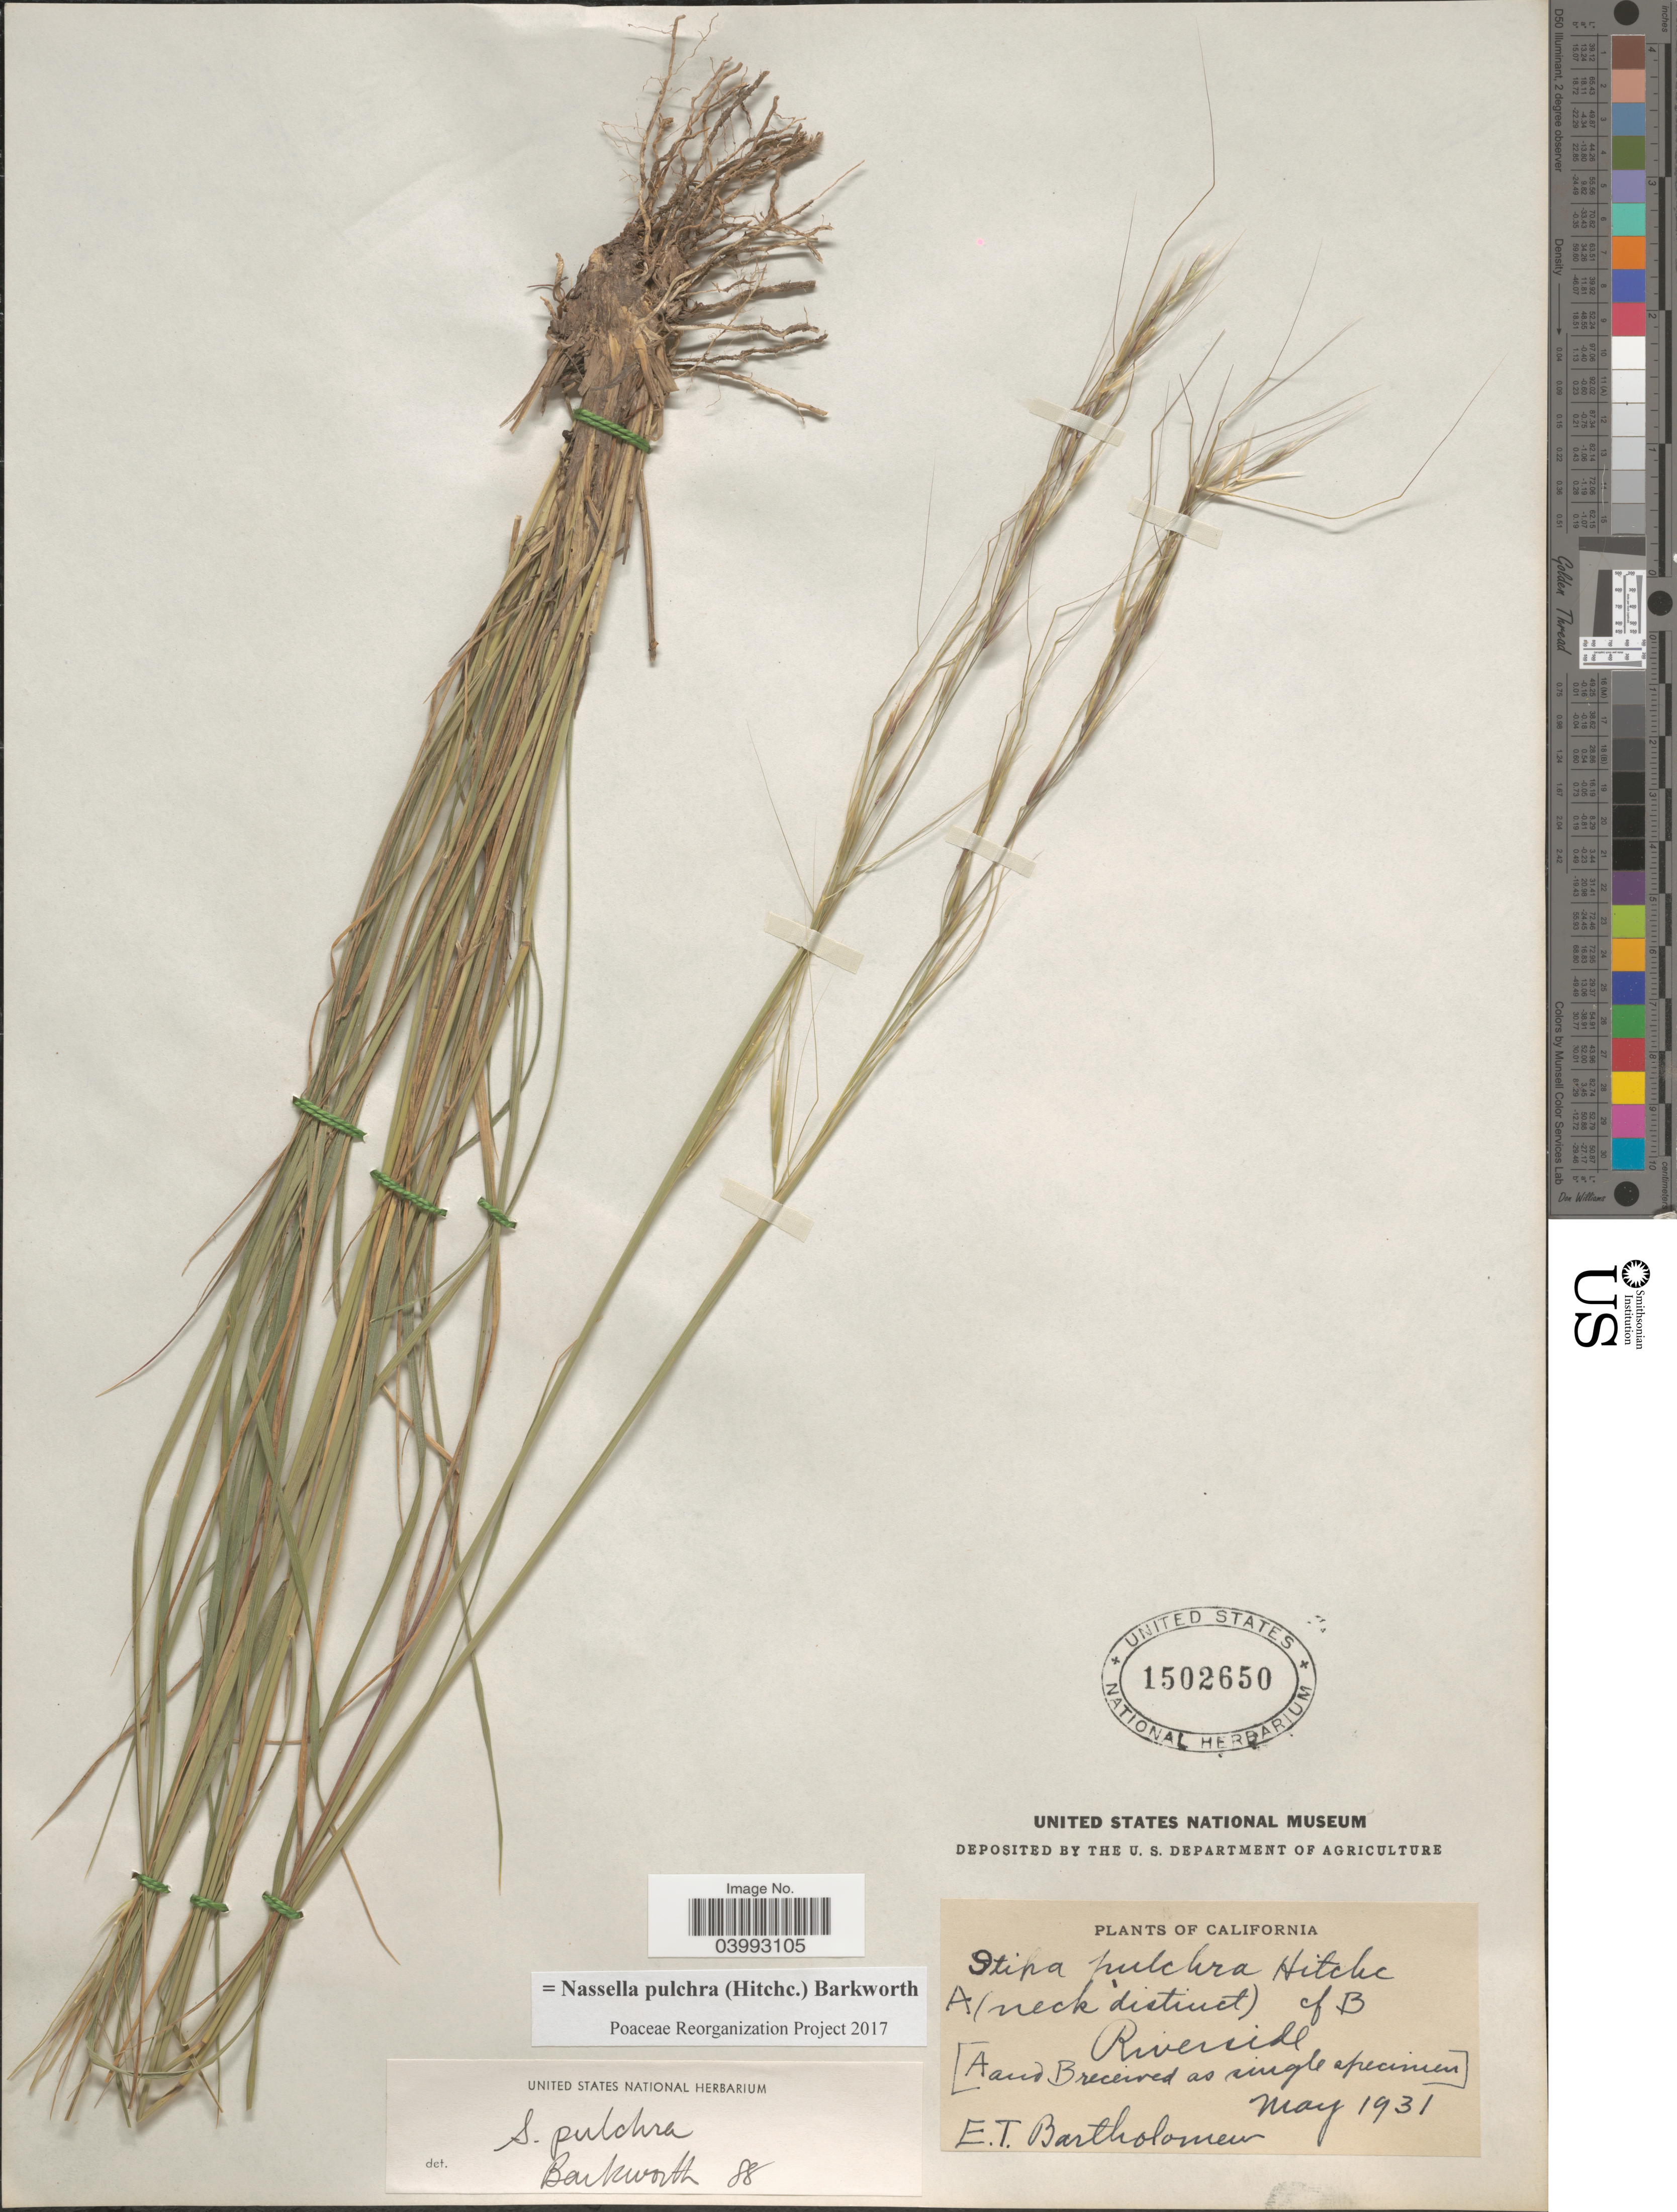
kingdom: Plantae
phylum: Tracheophyta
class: Liliopsida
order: Poales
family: Poaceae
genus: Nassella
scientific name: Nassella pulchra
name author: (Hitchc.) Barkworth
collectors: E. Bartholomew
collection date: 1931-05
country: United States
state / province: California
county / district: Riverside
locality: Riverside.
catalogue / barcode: US 1502650